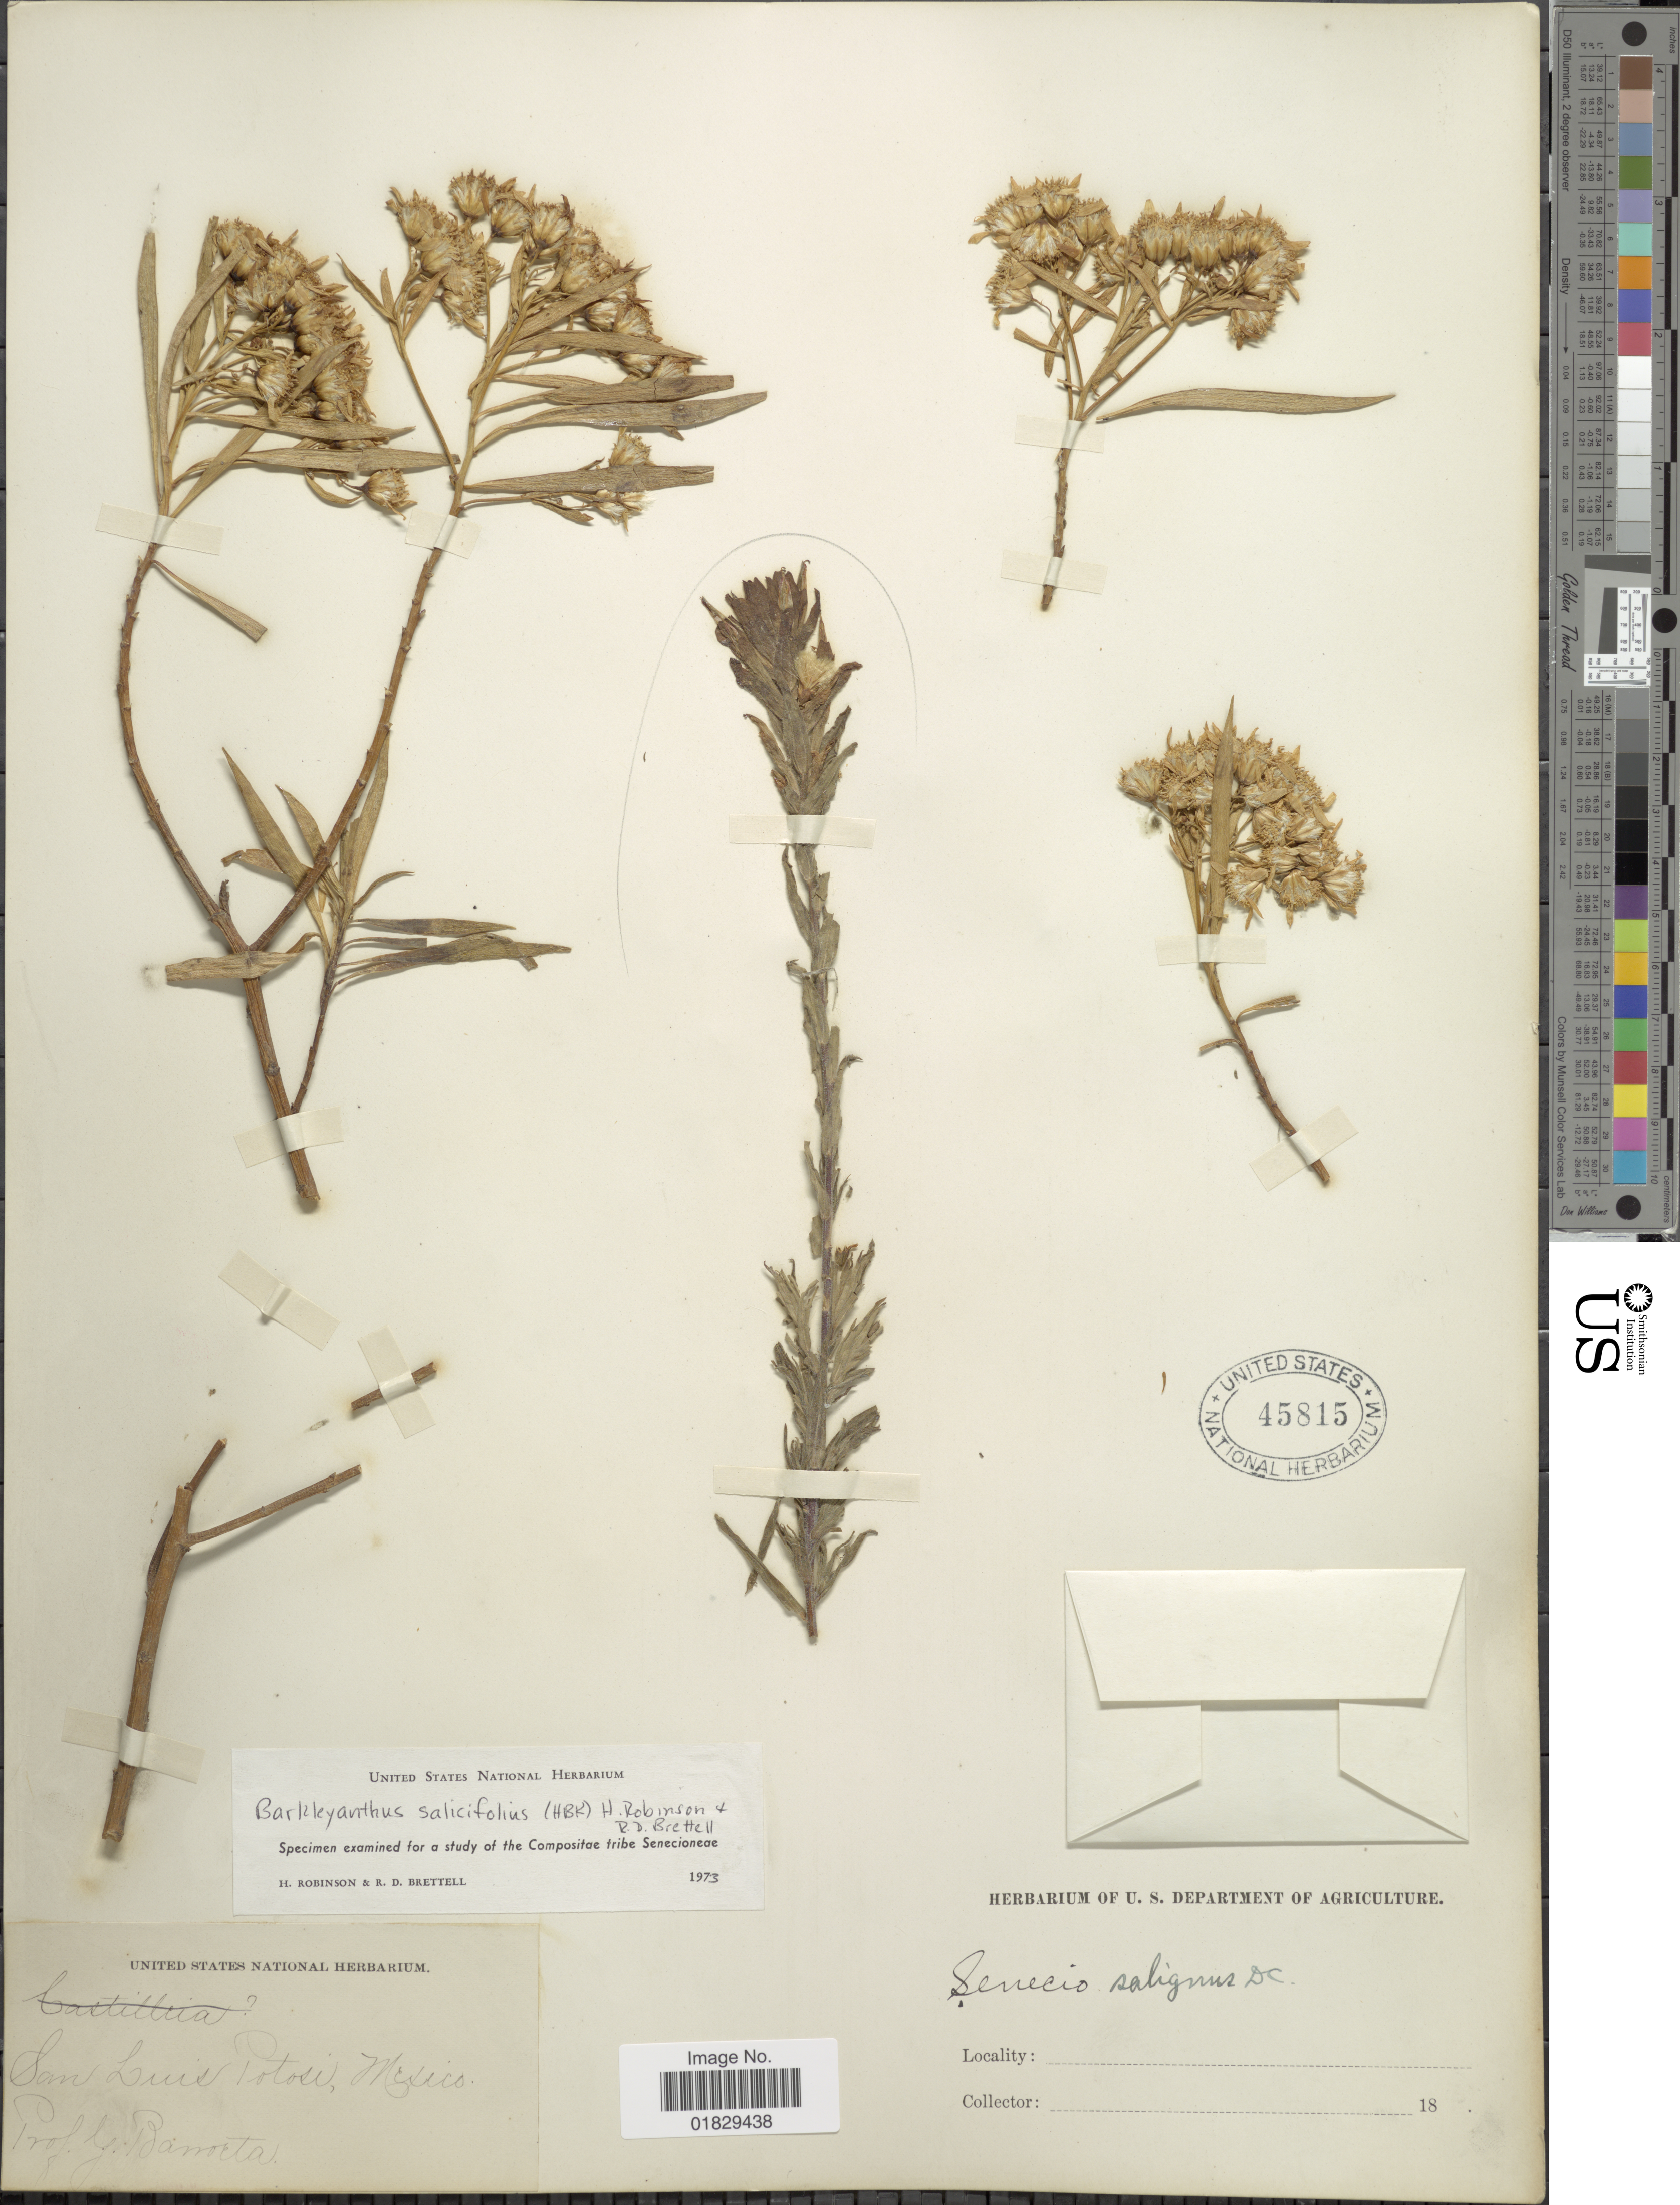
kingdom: Plantae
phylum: Tracheophyta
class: Magnoliopsida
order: Asterales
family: Asteraceae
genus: Barkleyanthus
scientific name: Barkleyanthus salicifolius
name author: (Kunth) H. Rob. & Brettell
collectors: G. Barroeta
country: Mexico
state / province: San Luis Potosí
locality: San Luis Potosi, Mexico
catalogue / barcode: US 45815